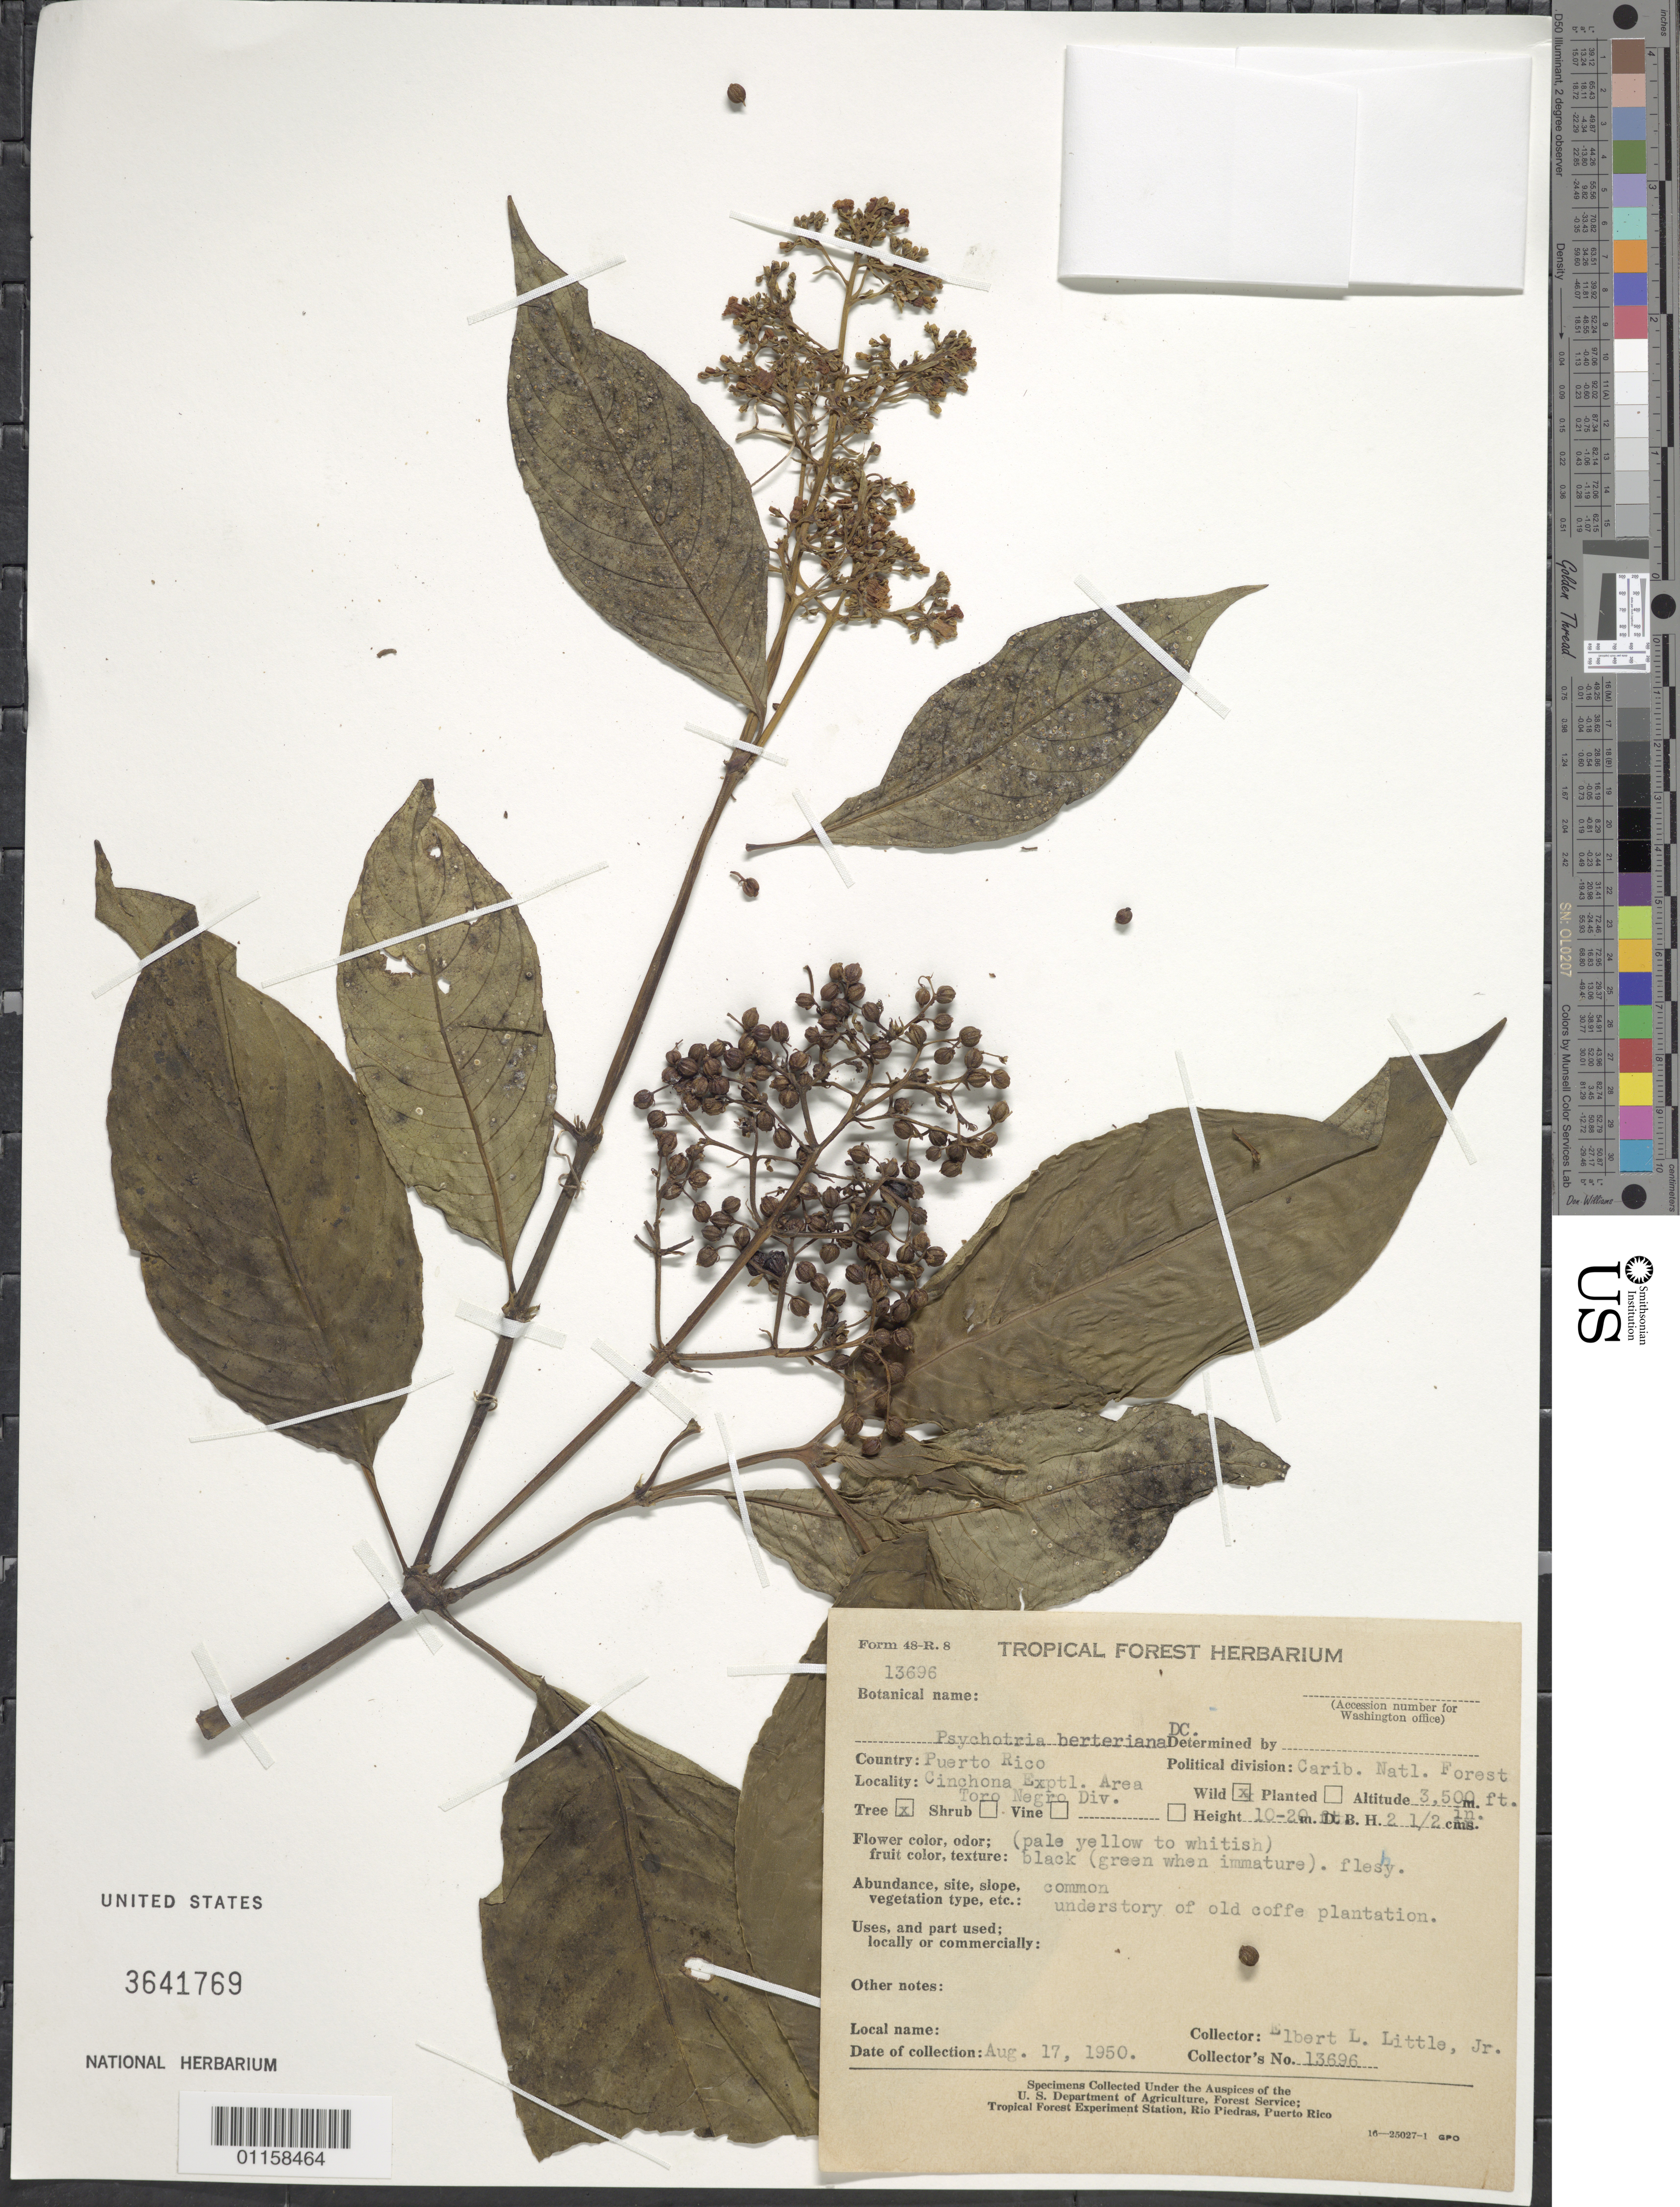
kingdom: Plantae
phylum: Tracheophyta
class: Magnoliopsida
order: Gentianales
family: Rubiaceae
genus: Psychotria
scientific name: Psychotria berteroana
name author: DC.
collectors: E. L. Little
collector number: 13696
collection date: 1950-08-17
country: Puerto Rico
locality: Carib. Natl. Forest, Cinchona Experimental Area, Toro Negro Division.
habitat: Common understory tree of old coffee plantation.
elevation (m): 1067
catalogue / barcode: US 3641769